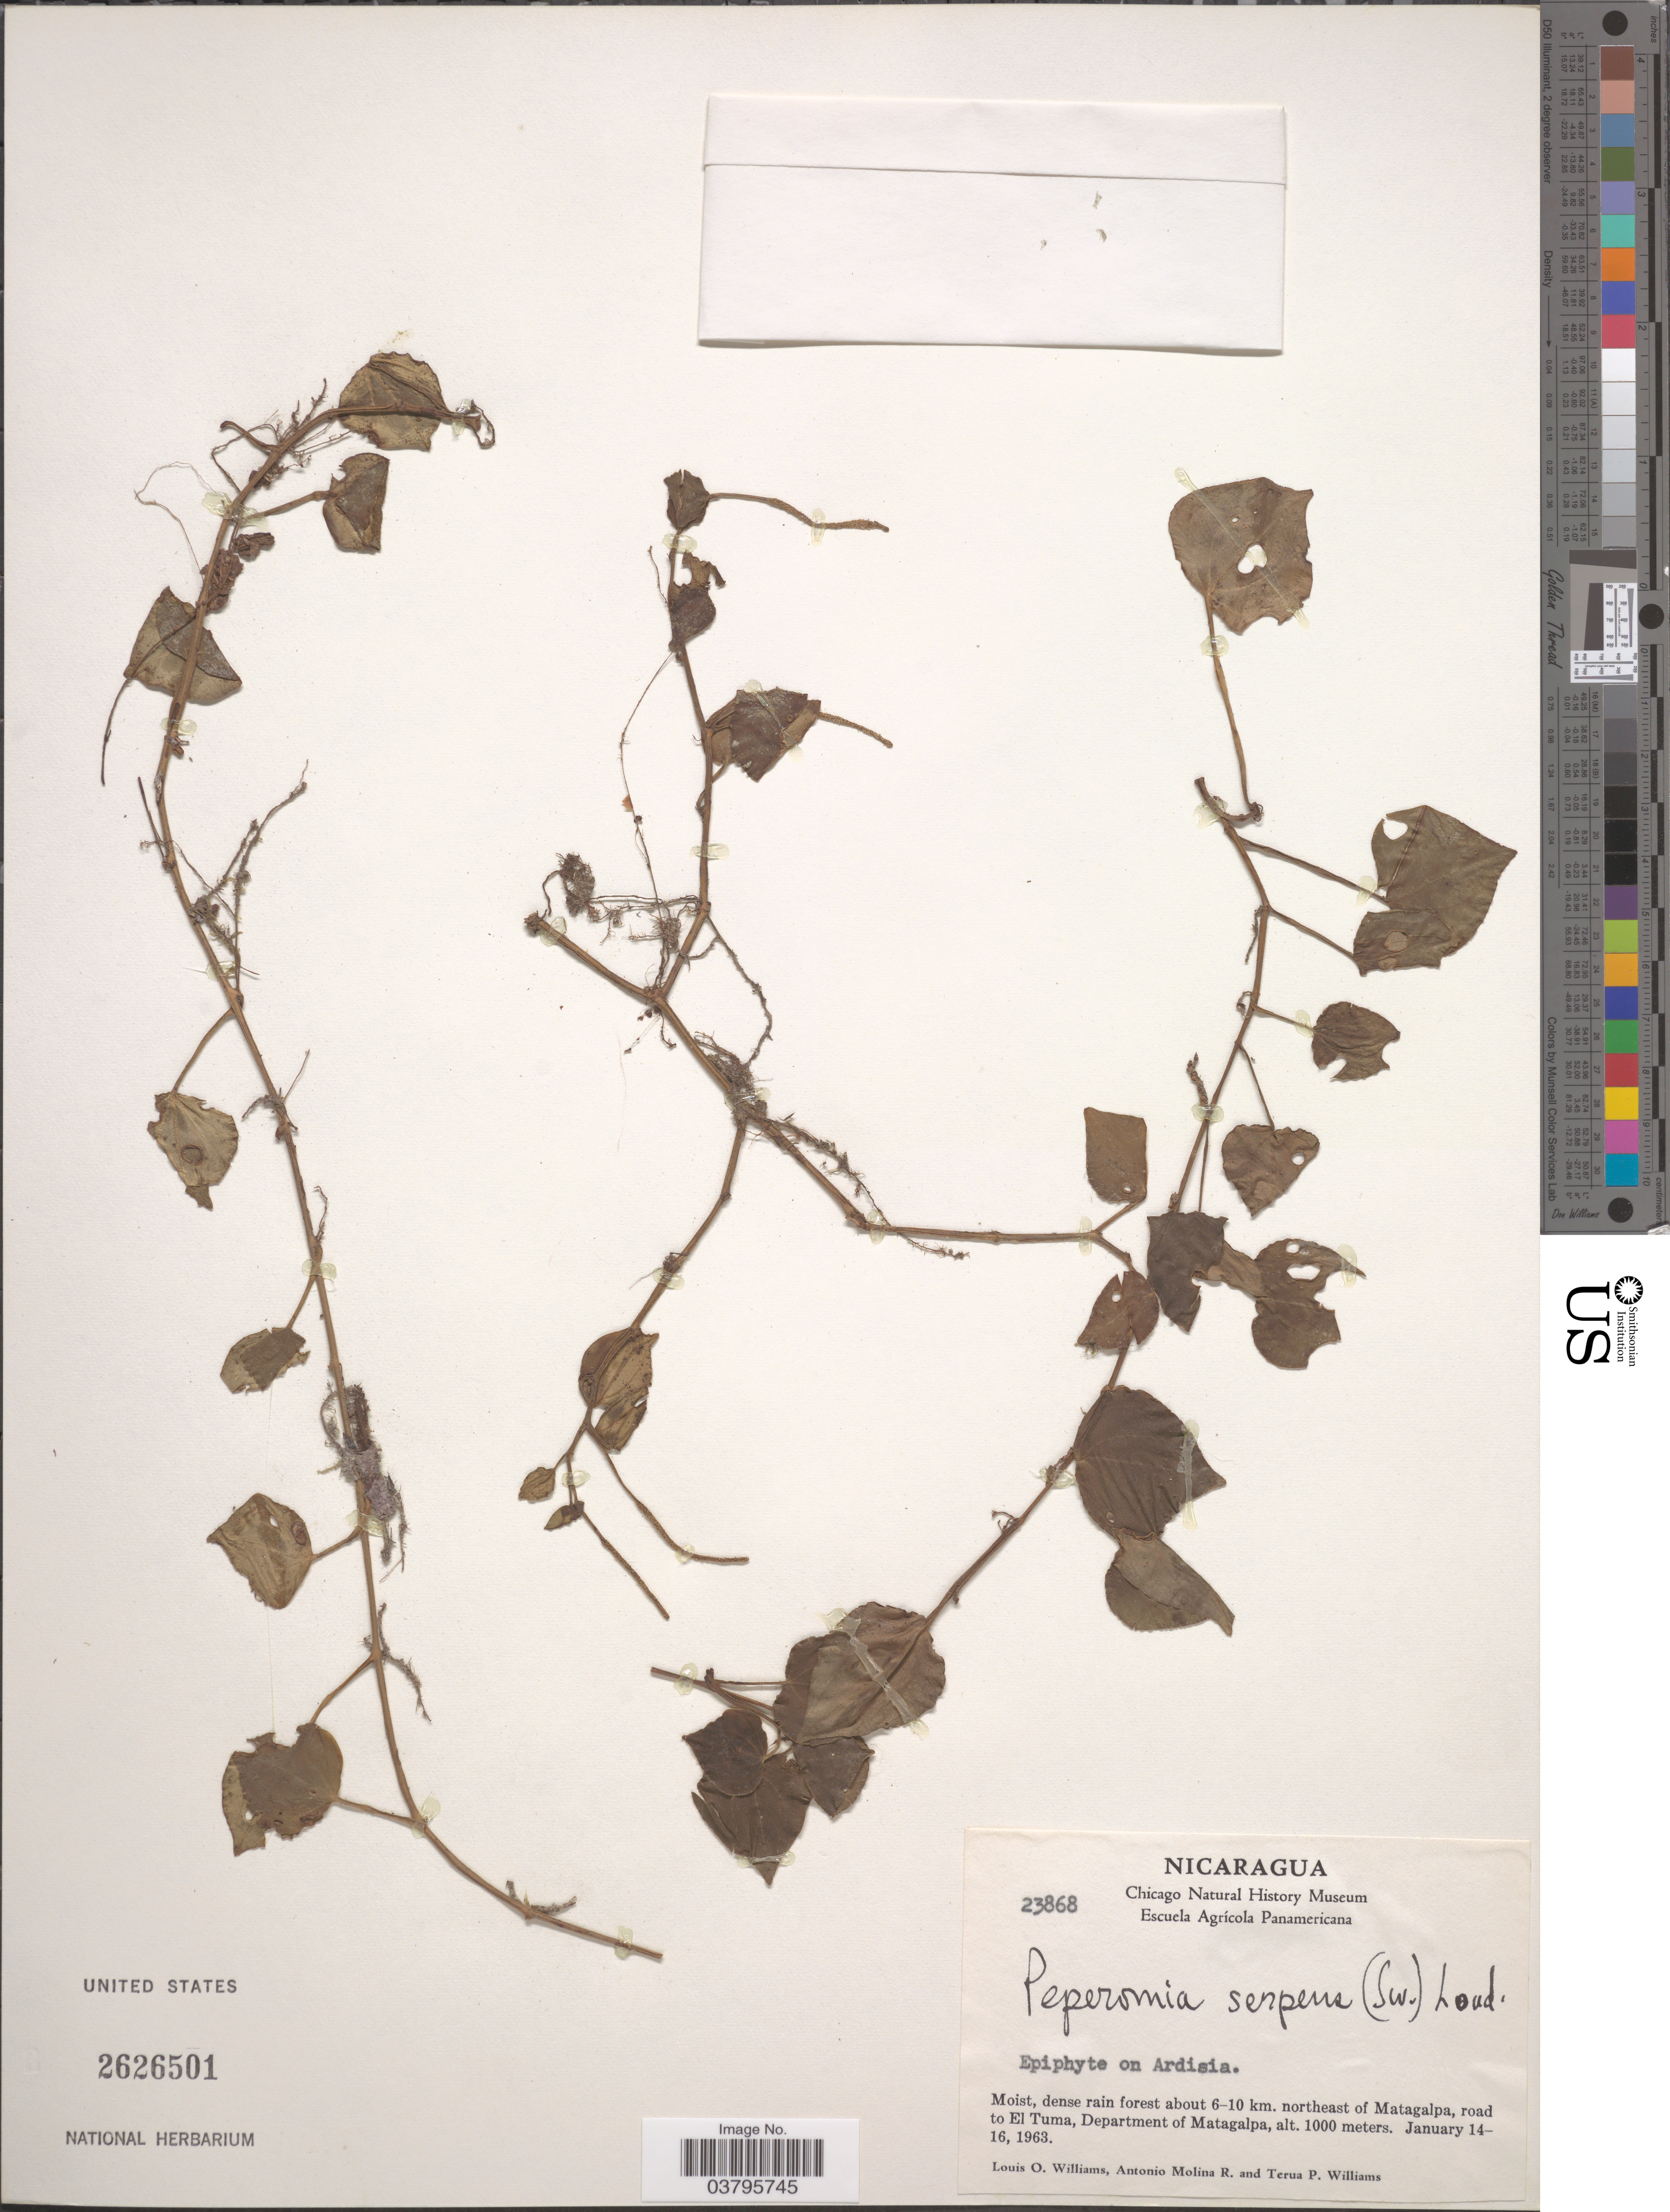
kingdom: Plantae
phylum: Tracheophyta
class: Magnoliopsida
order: Piperales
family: Piperaceae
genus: Peperomia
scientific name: Peperomia serpens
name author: (Sw.) Loudon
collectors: L. O. Williams, A. Molina R. & T. Williams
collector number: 23868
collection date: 1963-01-14/1963-01-16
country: Nicaragua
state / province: Matagalpa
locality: Rain forest about 6-10 km. northeast of Matagalpa, road to El Tuma, Department of Matagalpa.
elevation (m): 1000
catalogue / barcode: US 2626501